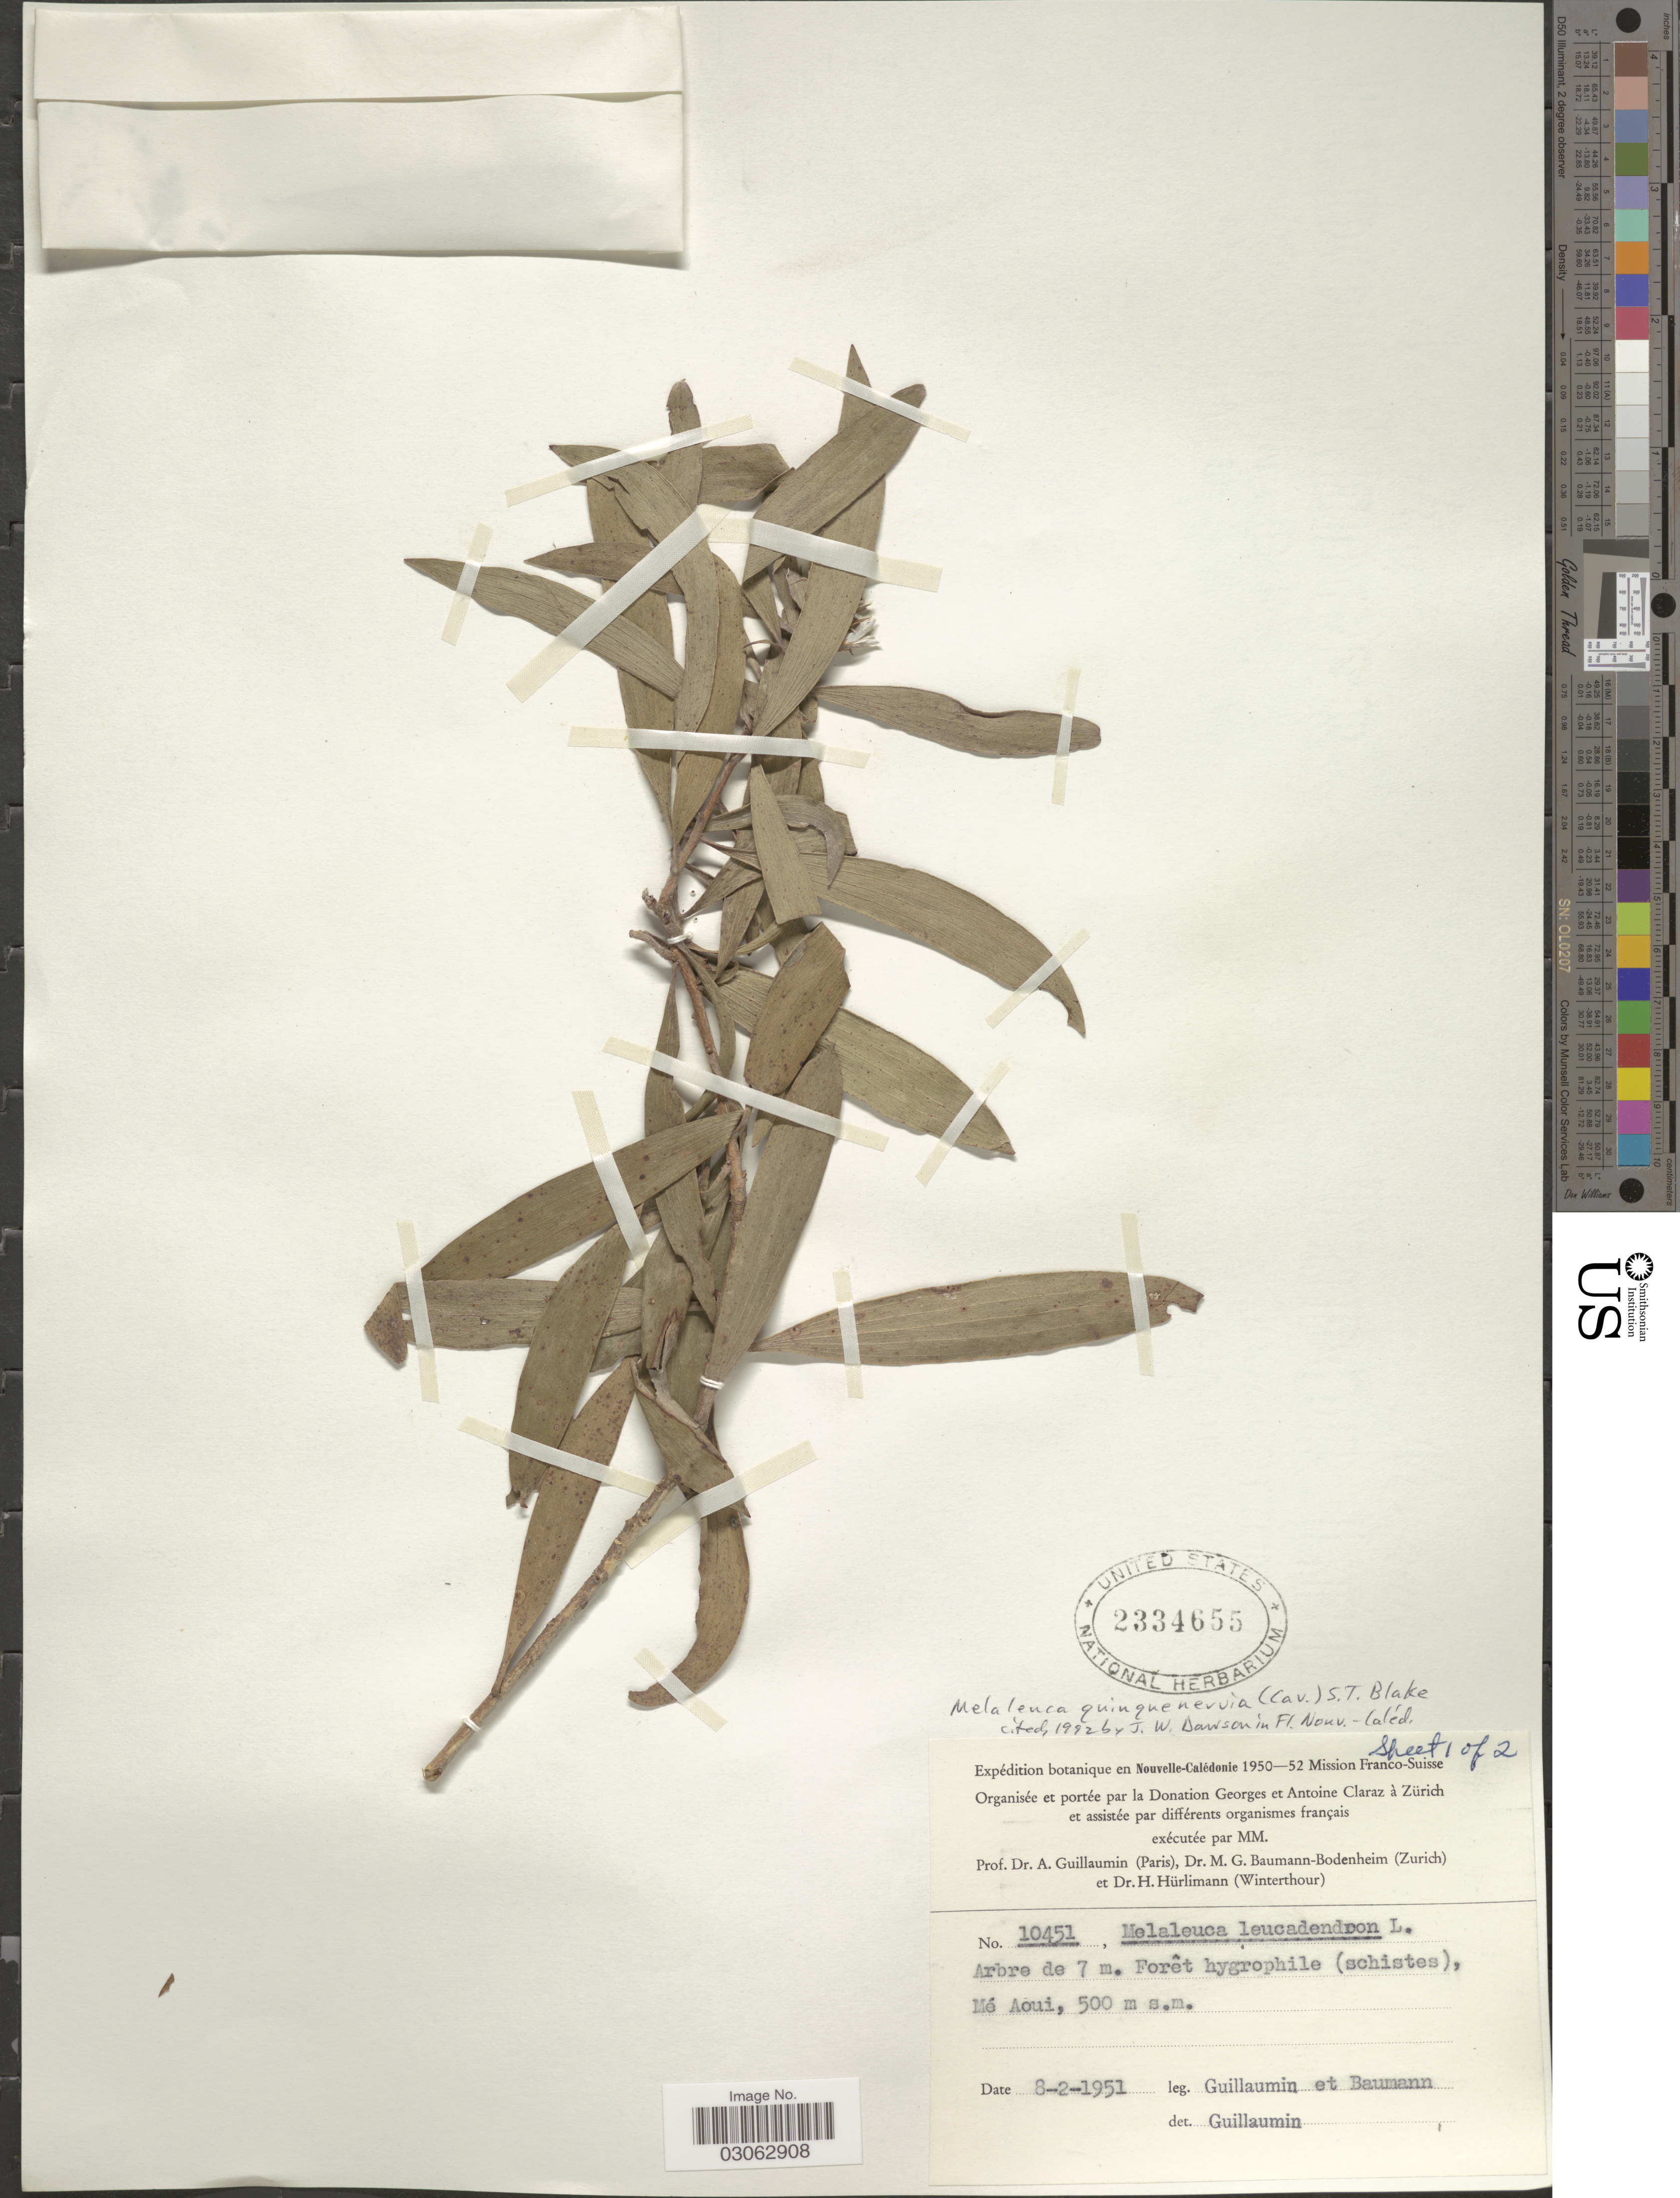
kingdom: Plantae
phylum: Tracheophyta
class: Magnoliopsida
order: Myrtales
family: Myrtaceae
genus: Melaleuca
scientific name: Melaleuca quinquenervia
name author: (Cav.) S.T. Blake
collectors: A. Guillaumin & M. G. Baumann-Bodenheim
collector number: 10451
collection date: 1951-02-08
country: New Caledonia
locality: Forêt hygrophile (schistes), Mé Aoui.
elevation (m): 500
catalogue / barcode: US 2334655